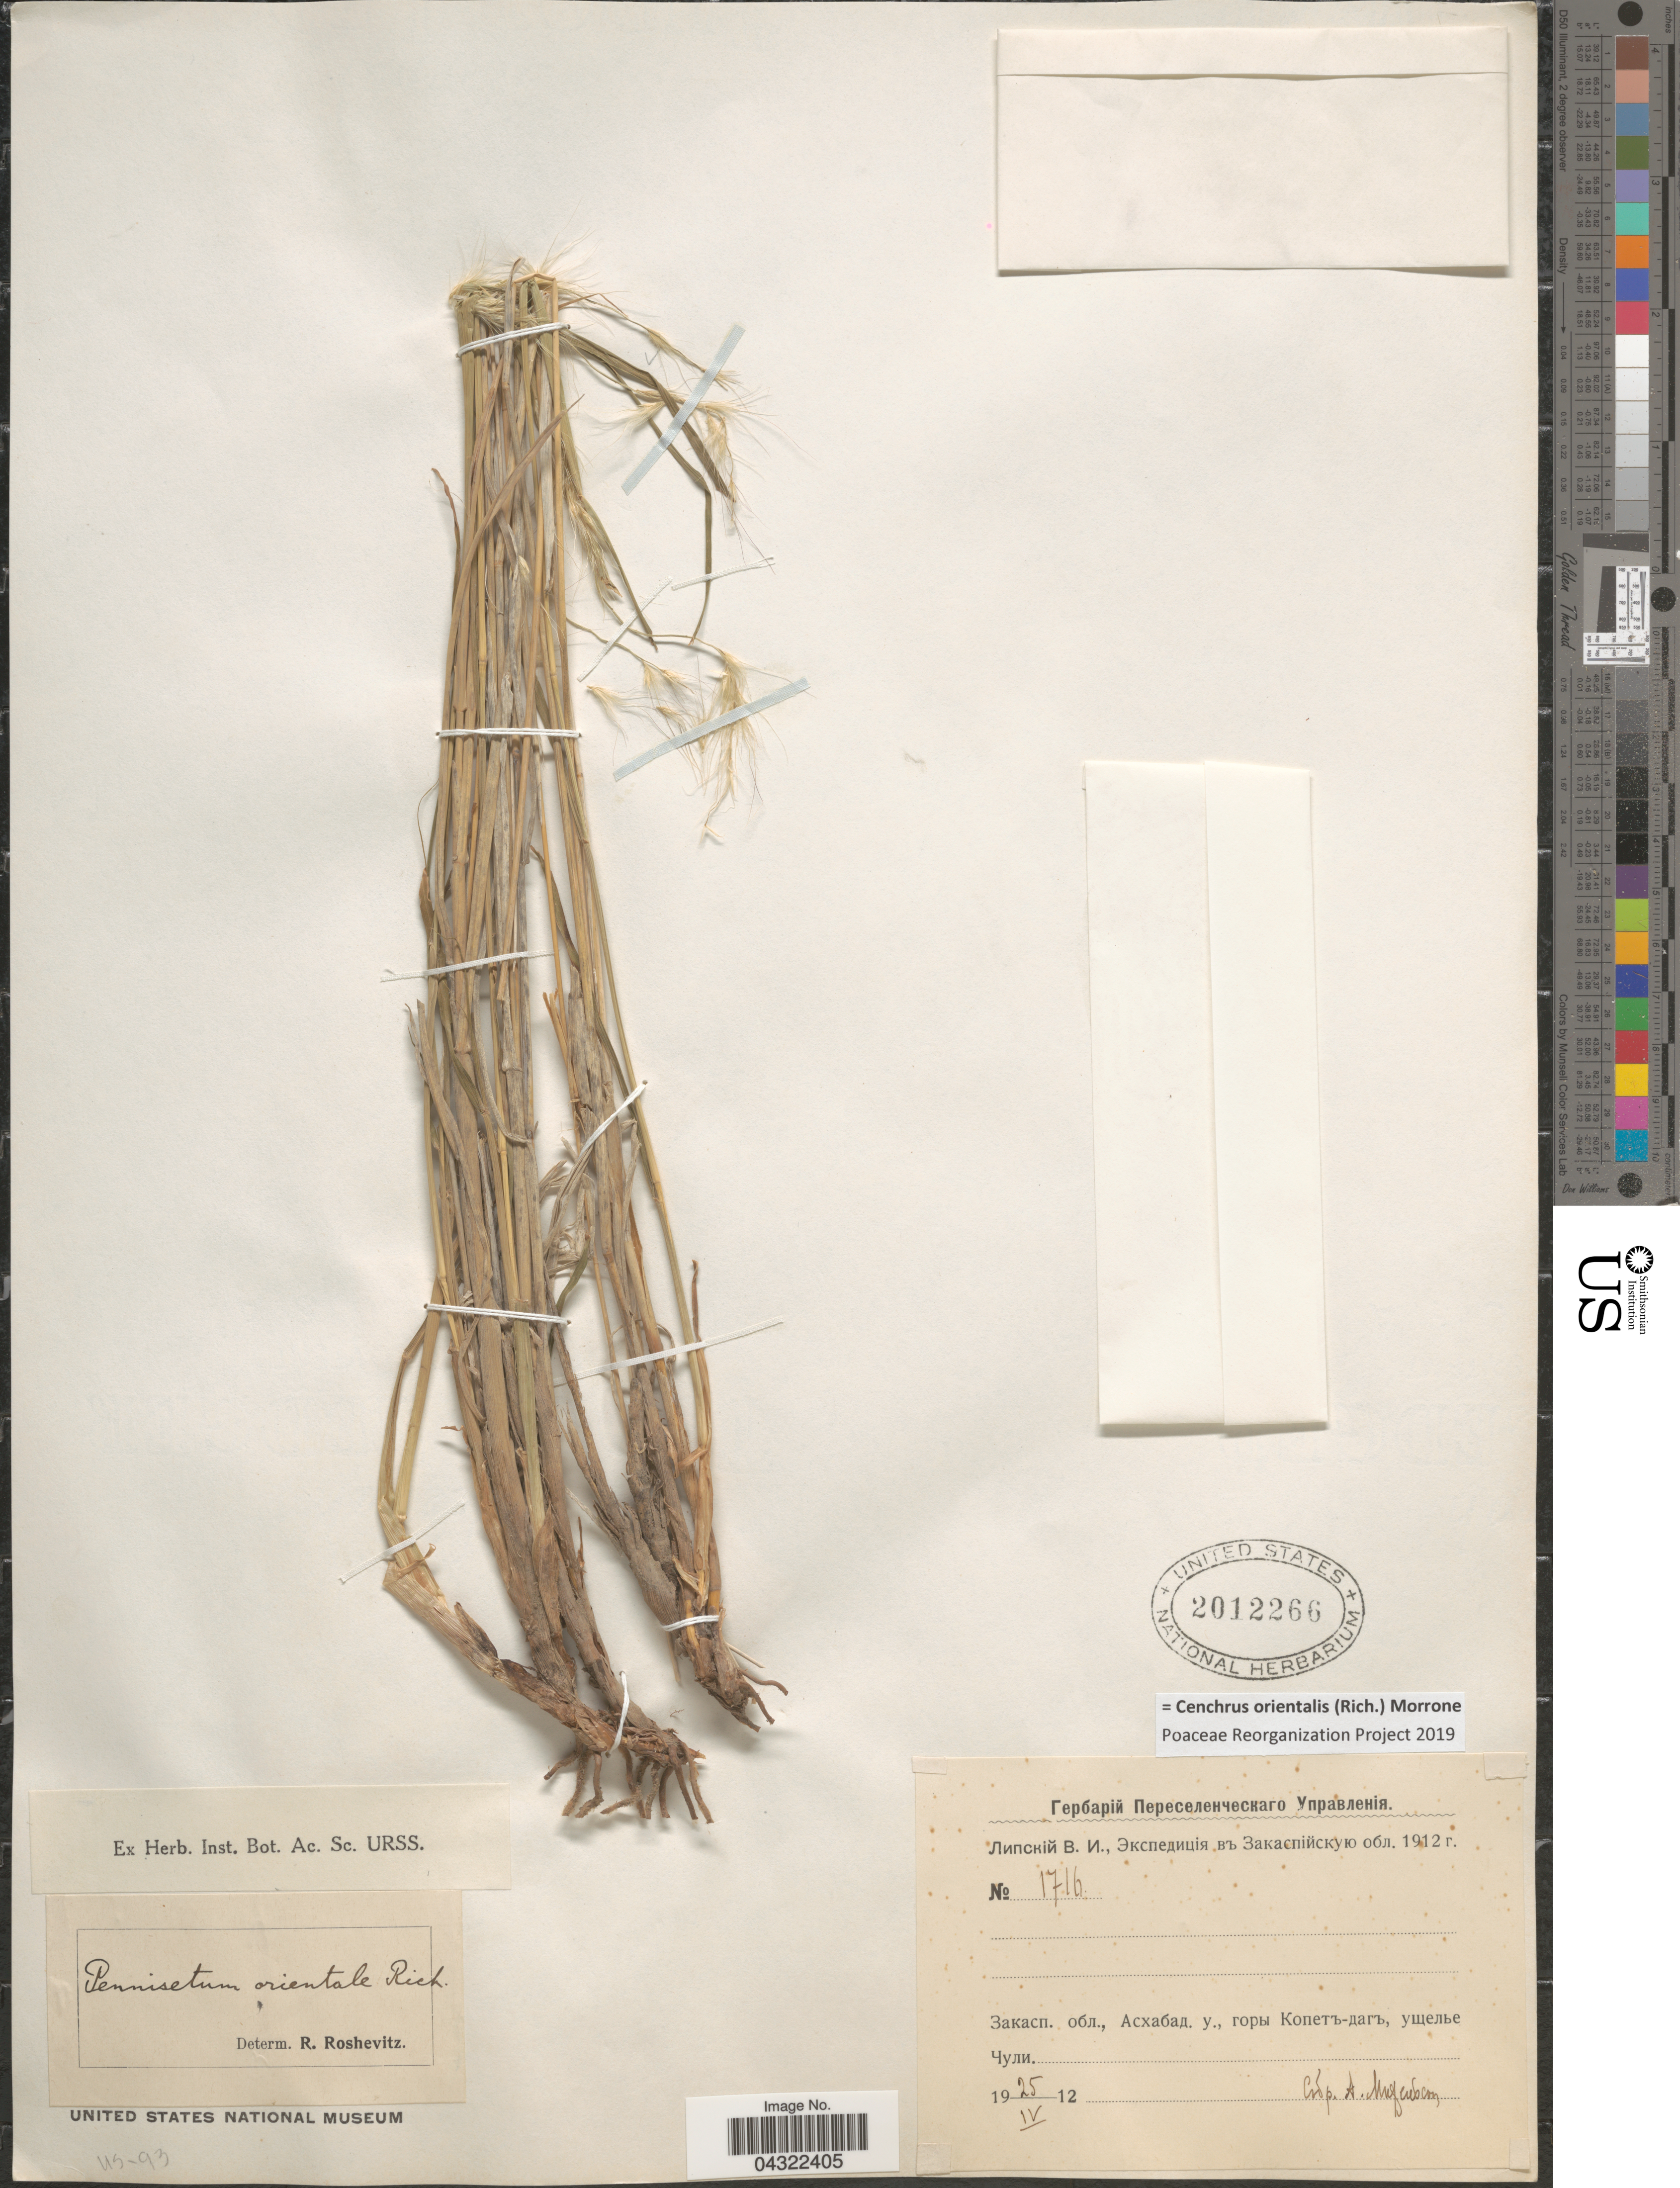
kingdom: Plantae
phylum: Tracheophyta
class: Liliopsida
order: Poales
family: Poaceae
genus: Cenchrus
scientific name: Cenchrus orientalis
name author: (Rich.) Morrone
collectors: A. Mikhelson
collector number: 1716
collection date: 1912-04-25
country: Turkmenistan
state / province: Ahal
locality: Kopet Dag Mts, Chuli Gorge.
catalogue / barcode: US 2012266